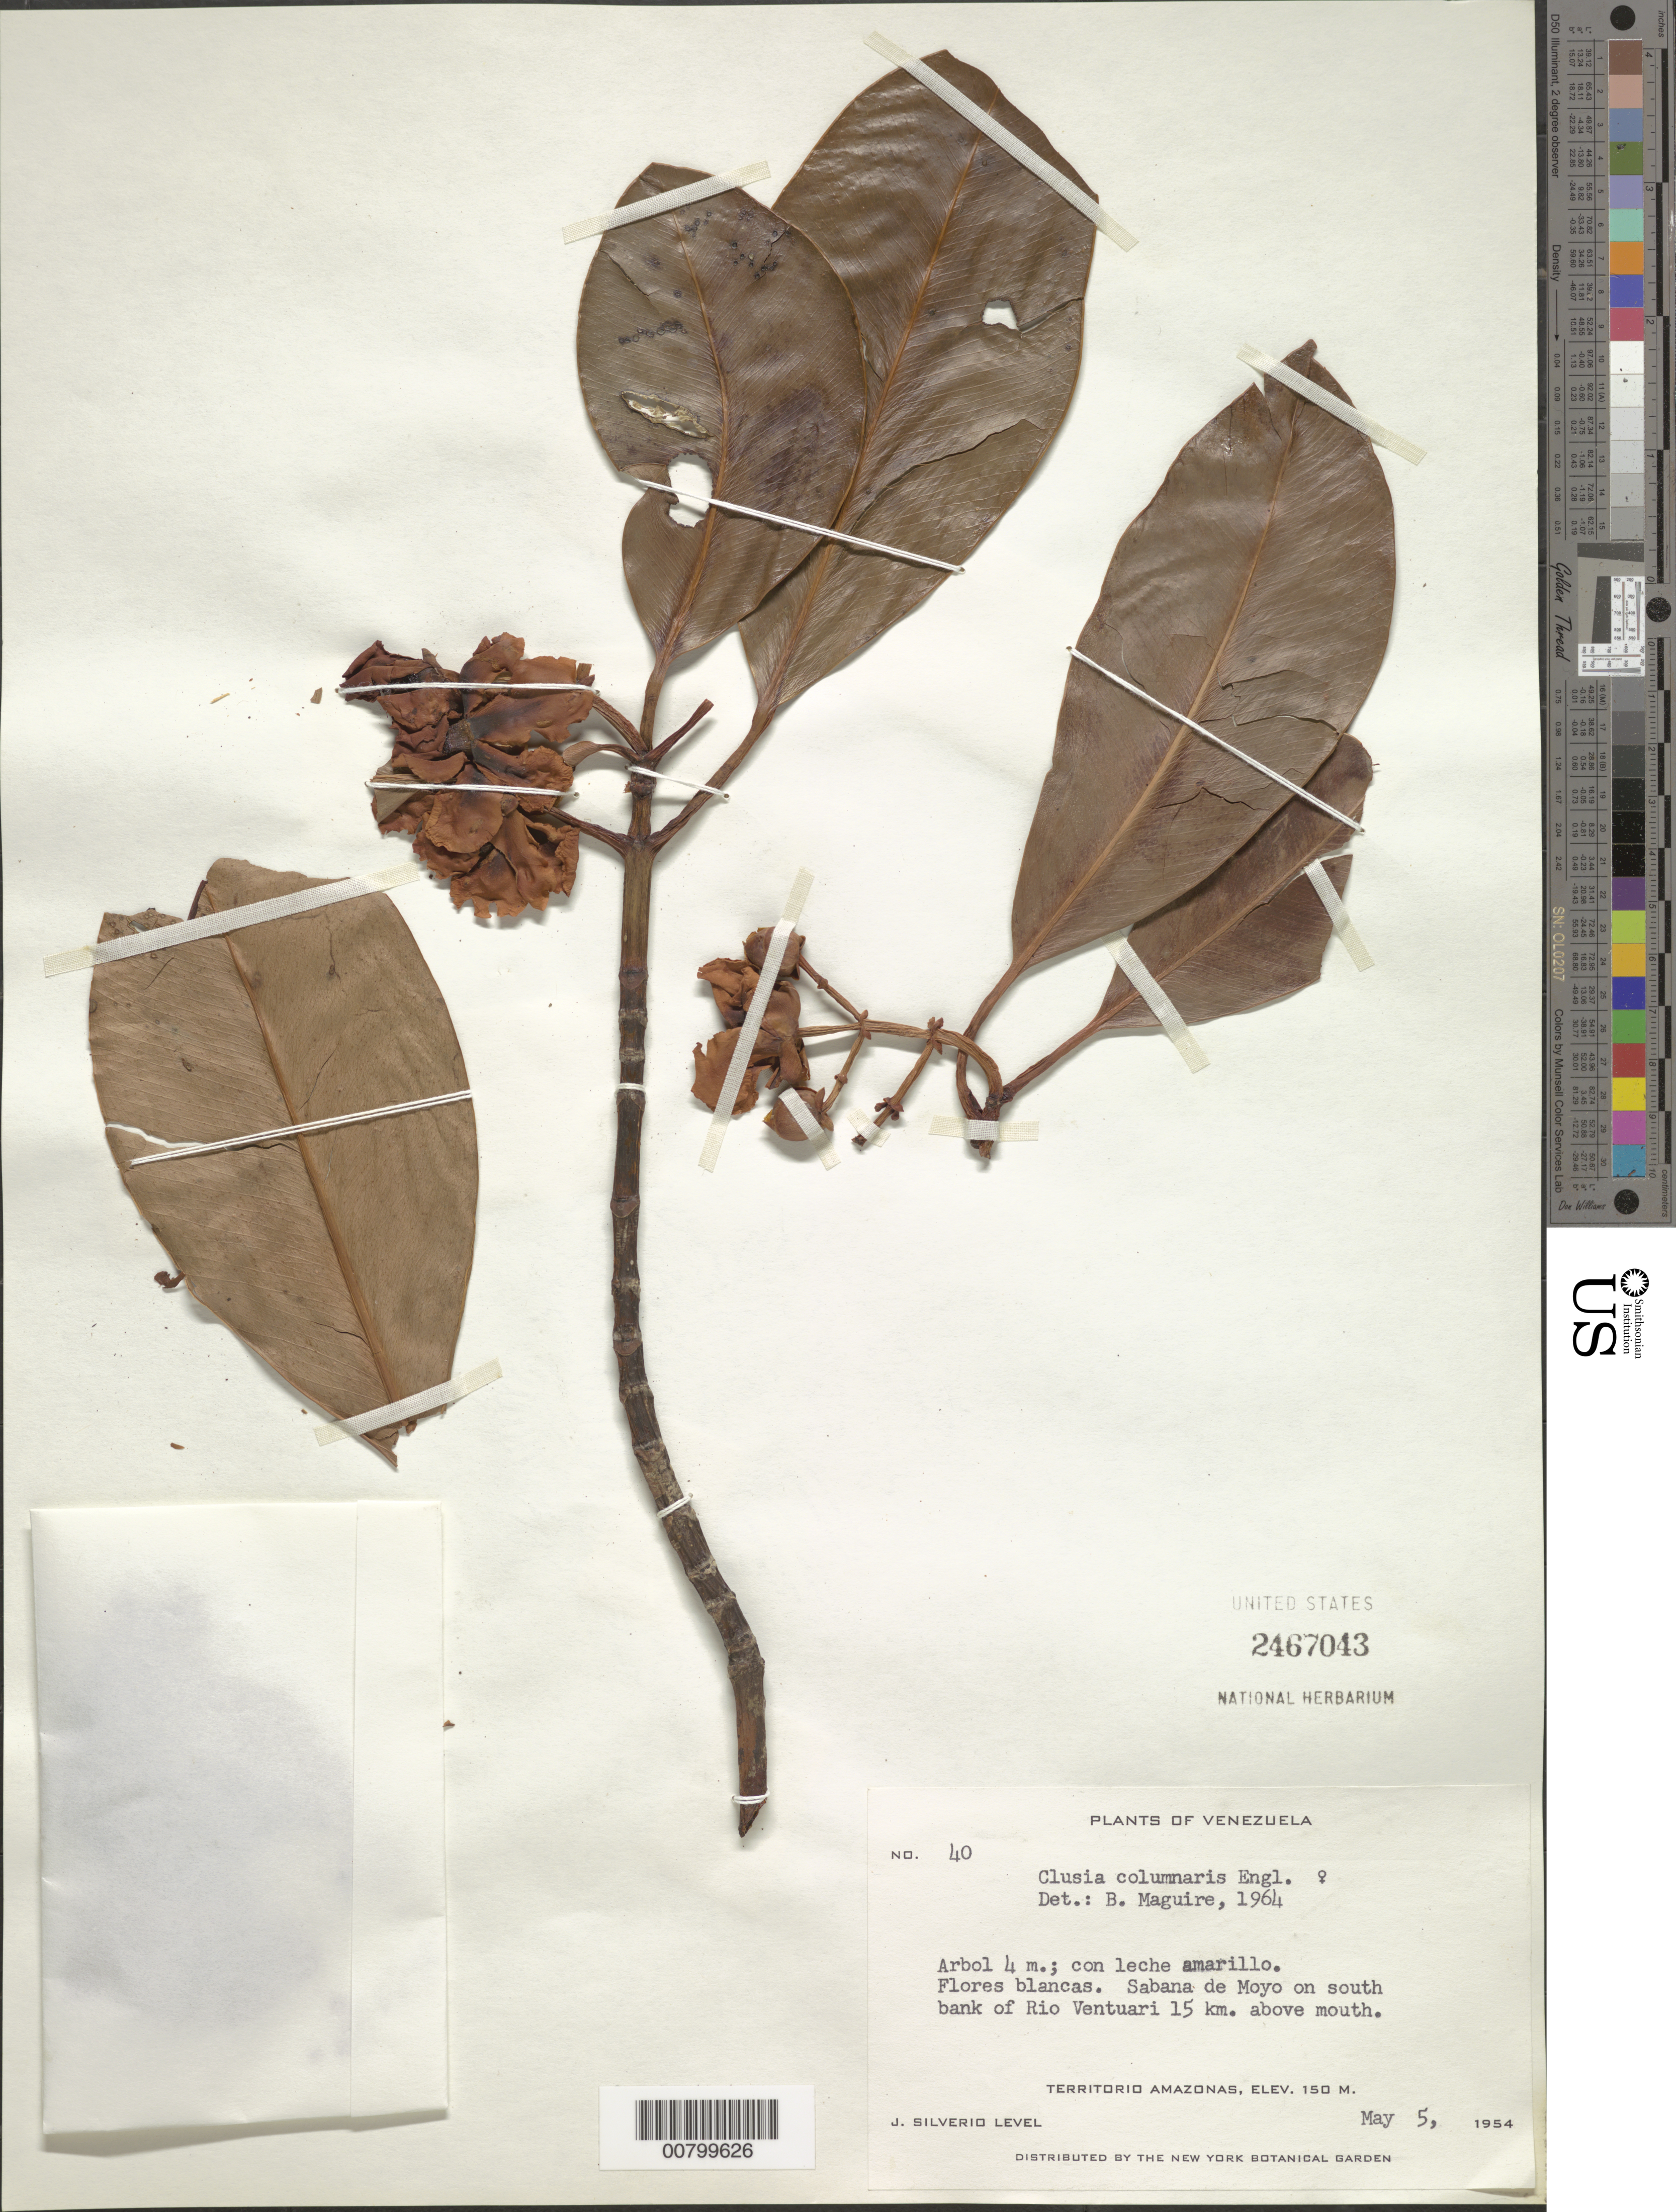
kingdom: Plantae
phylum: Tracheophyta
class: Magnoliopsida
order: Malpighiales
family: Clusiaceae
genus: Clusia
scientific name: Clusia columnaris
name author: Engl.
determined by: Maguire, Bassett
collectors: J. Silverio L.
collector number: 40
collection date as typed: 5-May-54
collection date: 1954-05-05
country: Venezuela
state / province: Amazonas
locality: Sabana de Moyo, south bank of Río Ventuari, 15 km above mouth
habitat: Sabana, riverbank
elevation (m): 150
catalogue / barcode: US 2467043